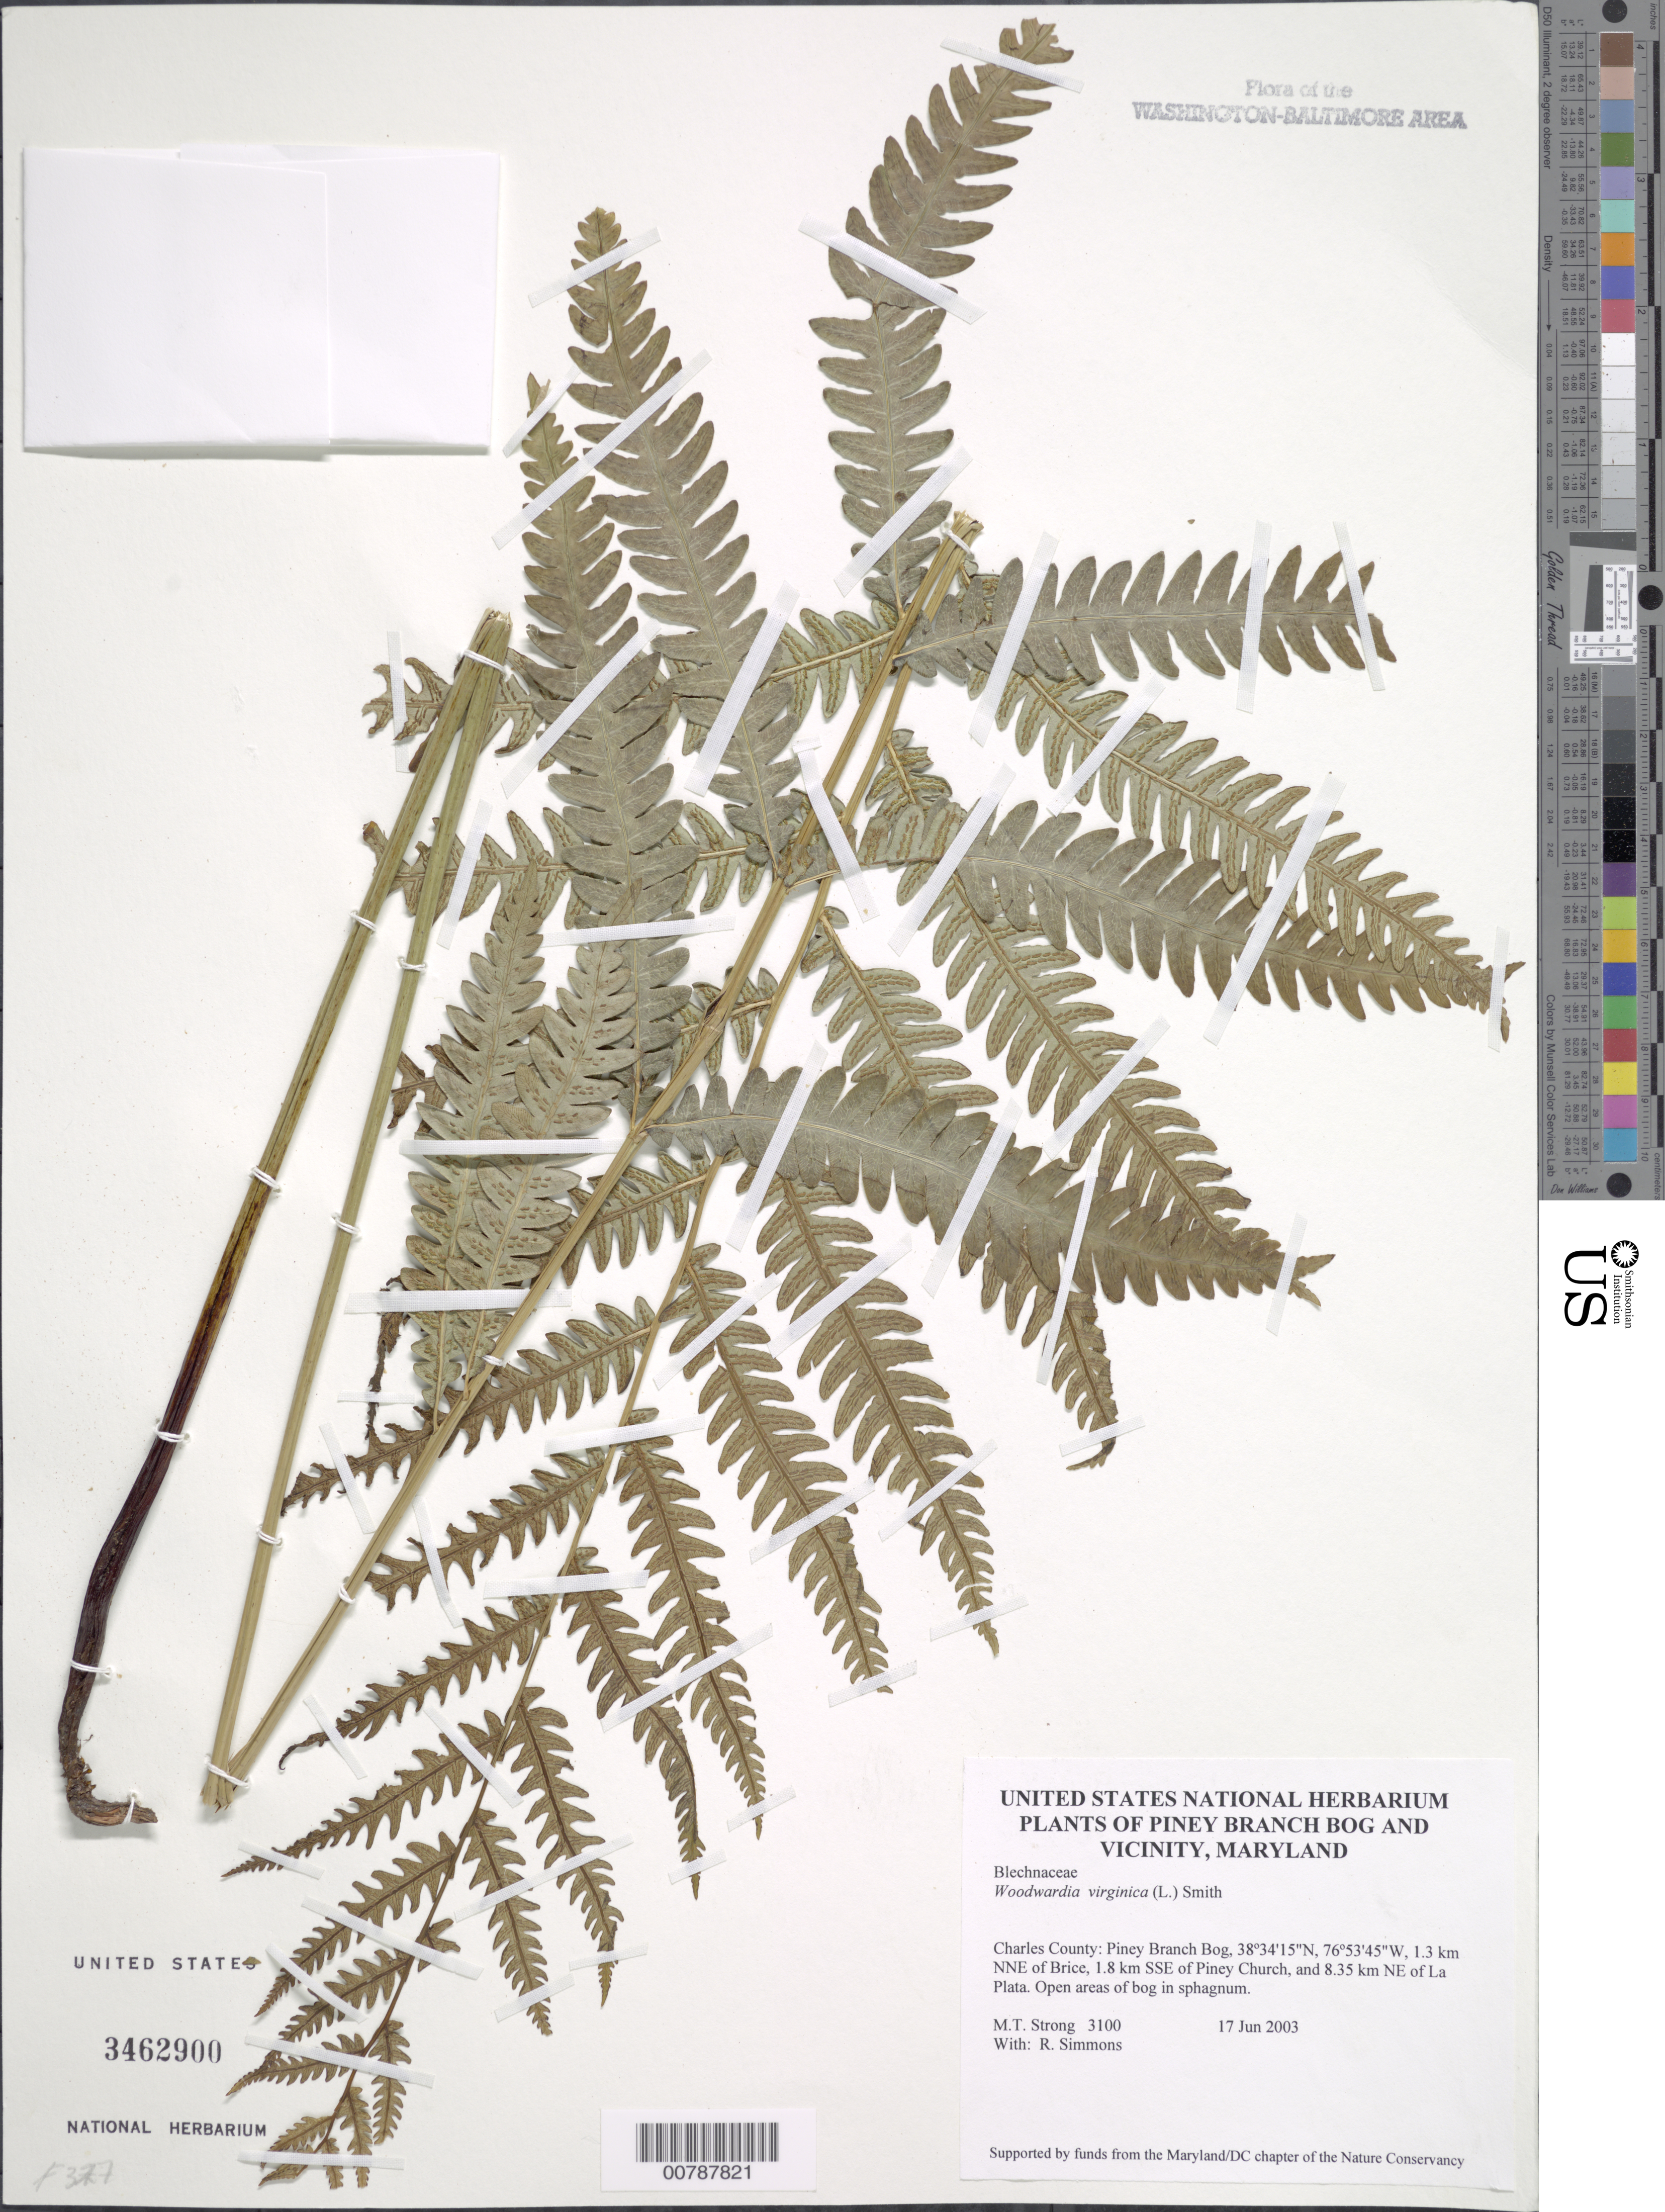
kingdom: Plantae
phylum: Tracheophyta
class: Polypodiopsida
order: Polypodiales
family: Blechnaceae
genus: Woodwardia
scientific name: Woodwardia virginica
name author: (L.) R.M. Sm.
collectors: M. T. Strong & R. H. Simmons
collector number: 3100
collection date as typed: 17 Jun 2003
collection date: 2003-06-17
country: United States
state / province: Maryland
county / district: Charles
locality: Piney Branch Bog, 1.3 km NNE of Brice, 1.8 km SSE of Piney Church, and 8.35 km NE of La Plata.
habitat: Open areas of bog in sphagnum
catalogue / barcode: US 3462900